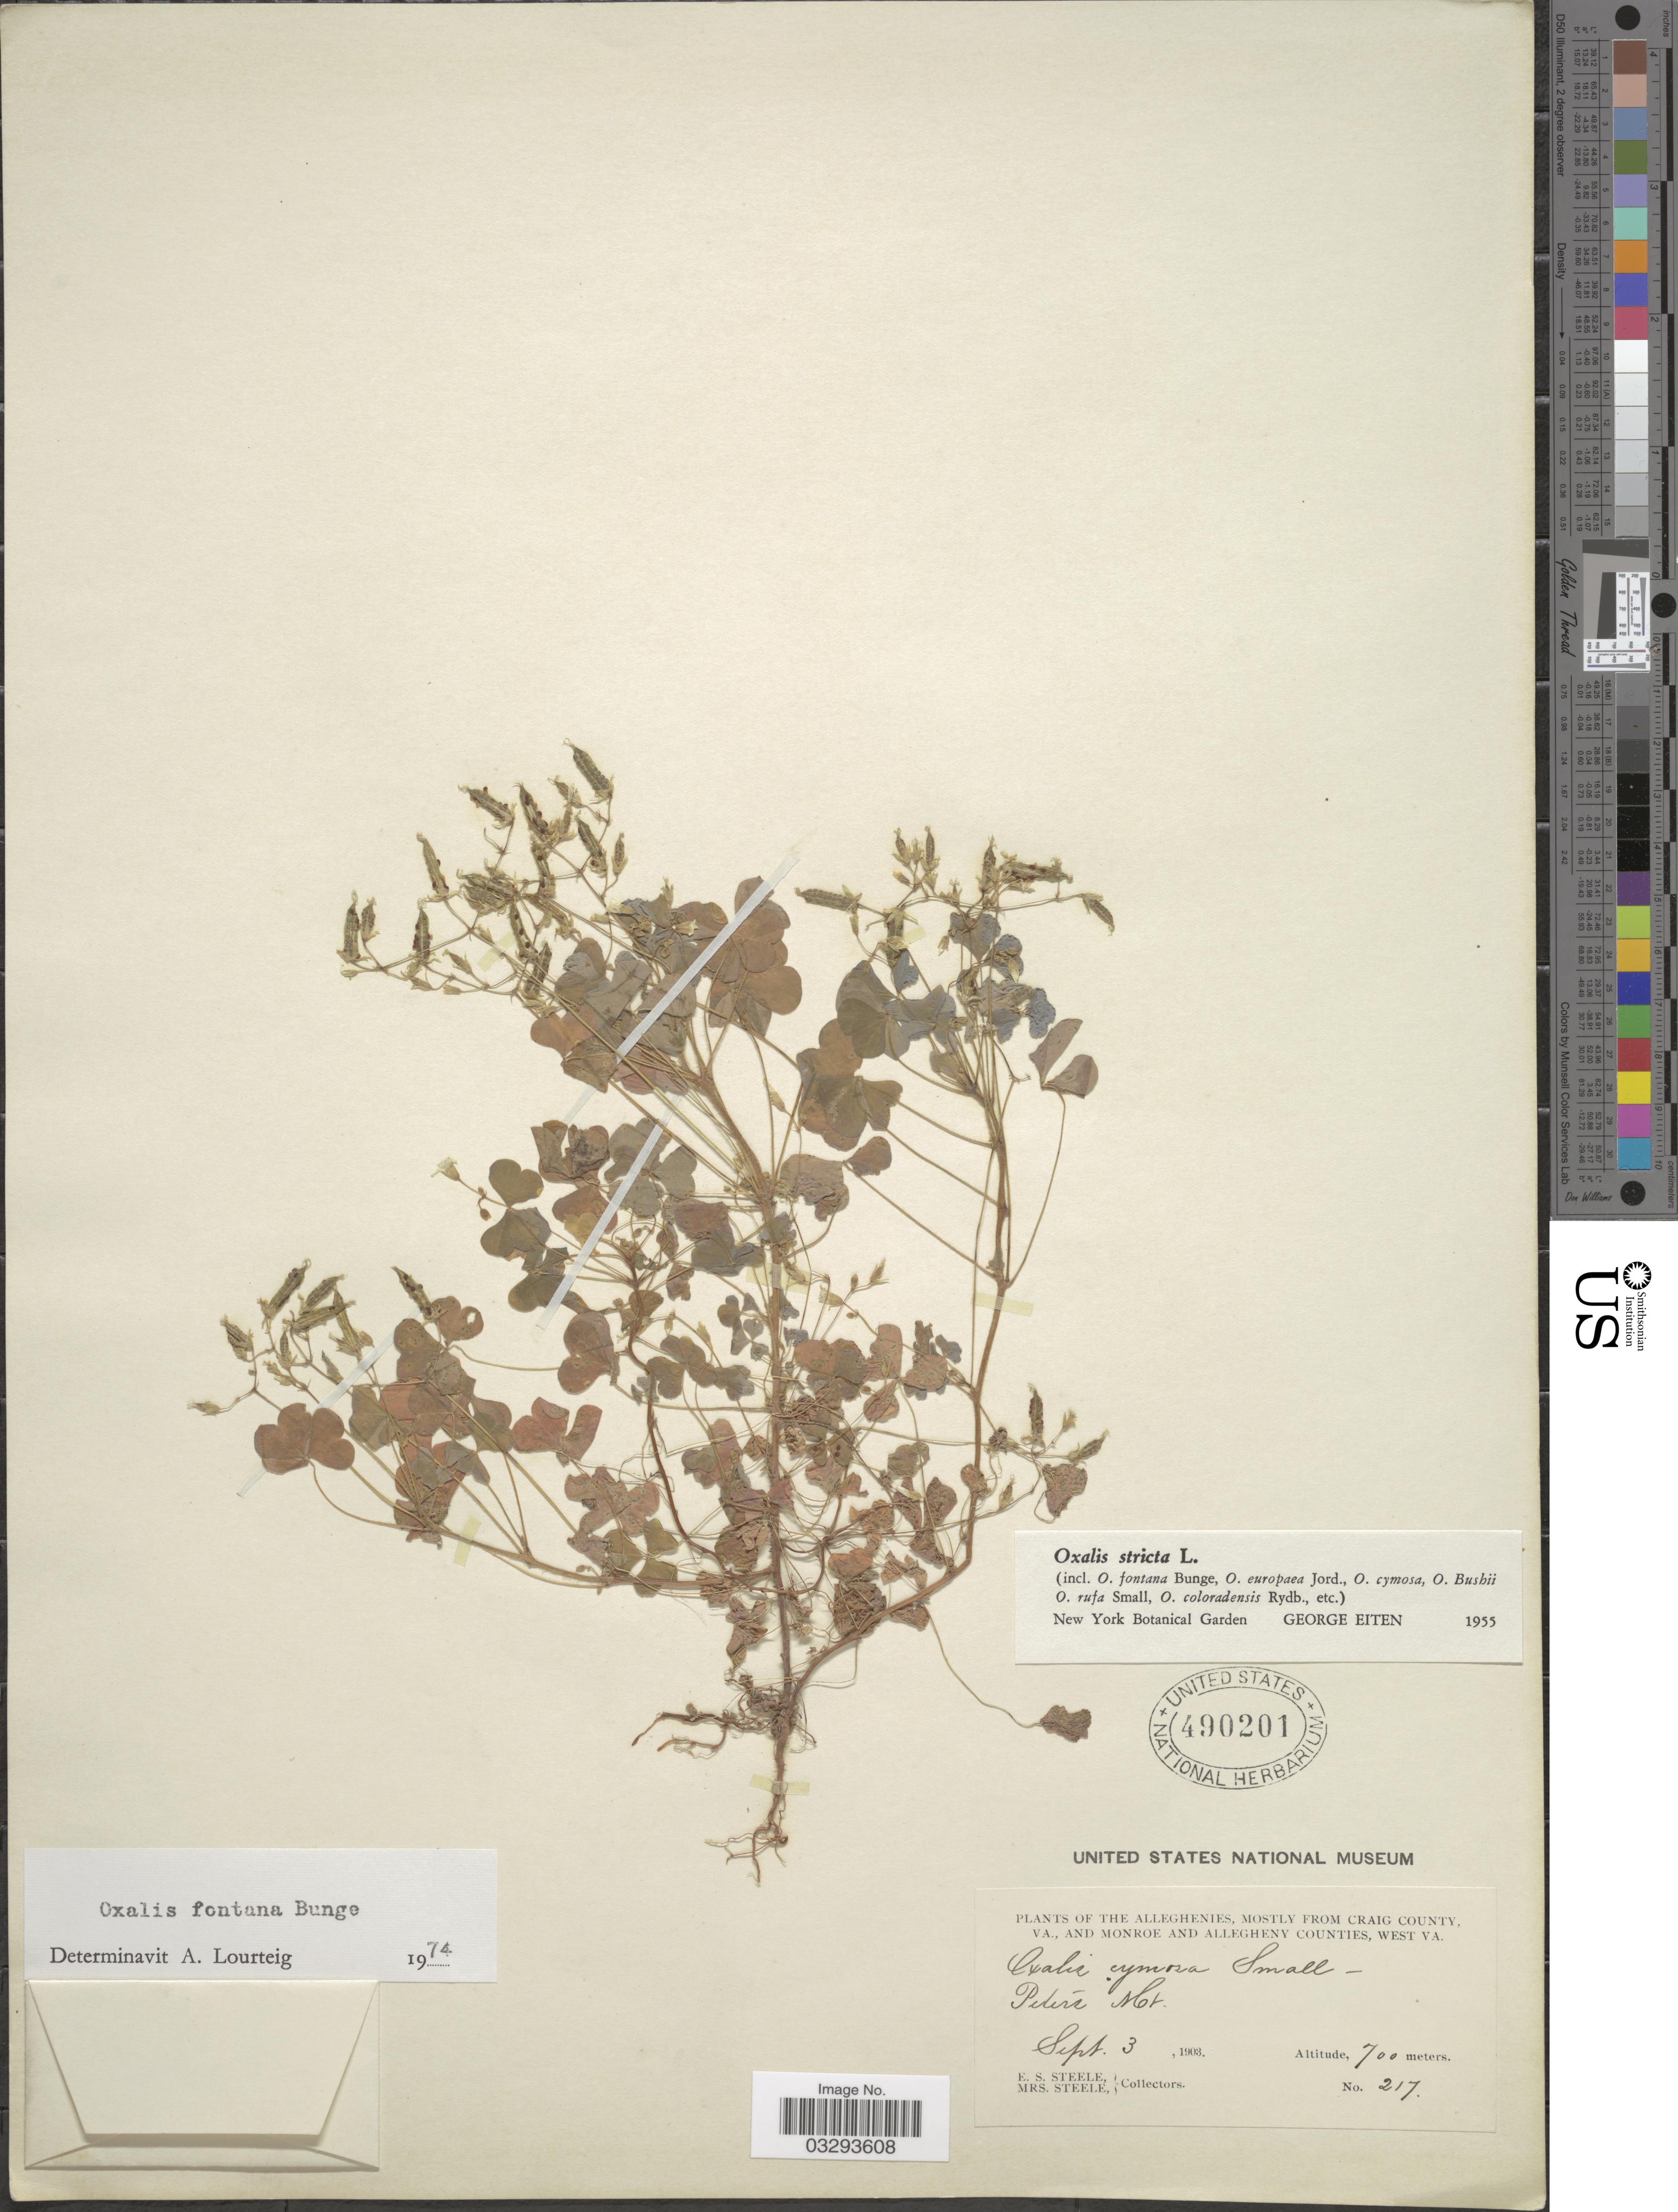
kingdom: Plantae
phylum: Tracheophyta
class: Magnoliopsida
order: Oxalidales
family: Oxalidaceae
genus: Oxalis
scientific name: Oxalis fontana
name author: Bunge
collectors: E. Steele & Mrs. E. S. Steele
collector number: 217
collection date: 1903-09-03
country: United States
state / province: Virginia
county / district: Craig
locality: Alleghenies, mostly from Craig County, VA., and Monroe and Allegheny Counties, West Va. Peters Mt.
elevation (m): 700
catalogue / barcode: US 490201